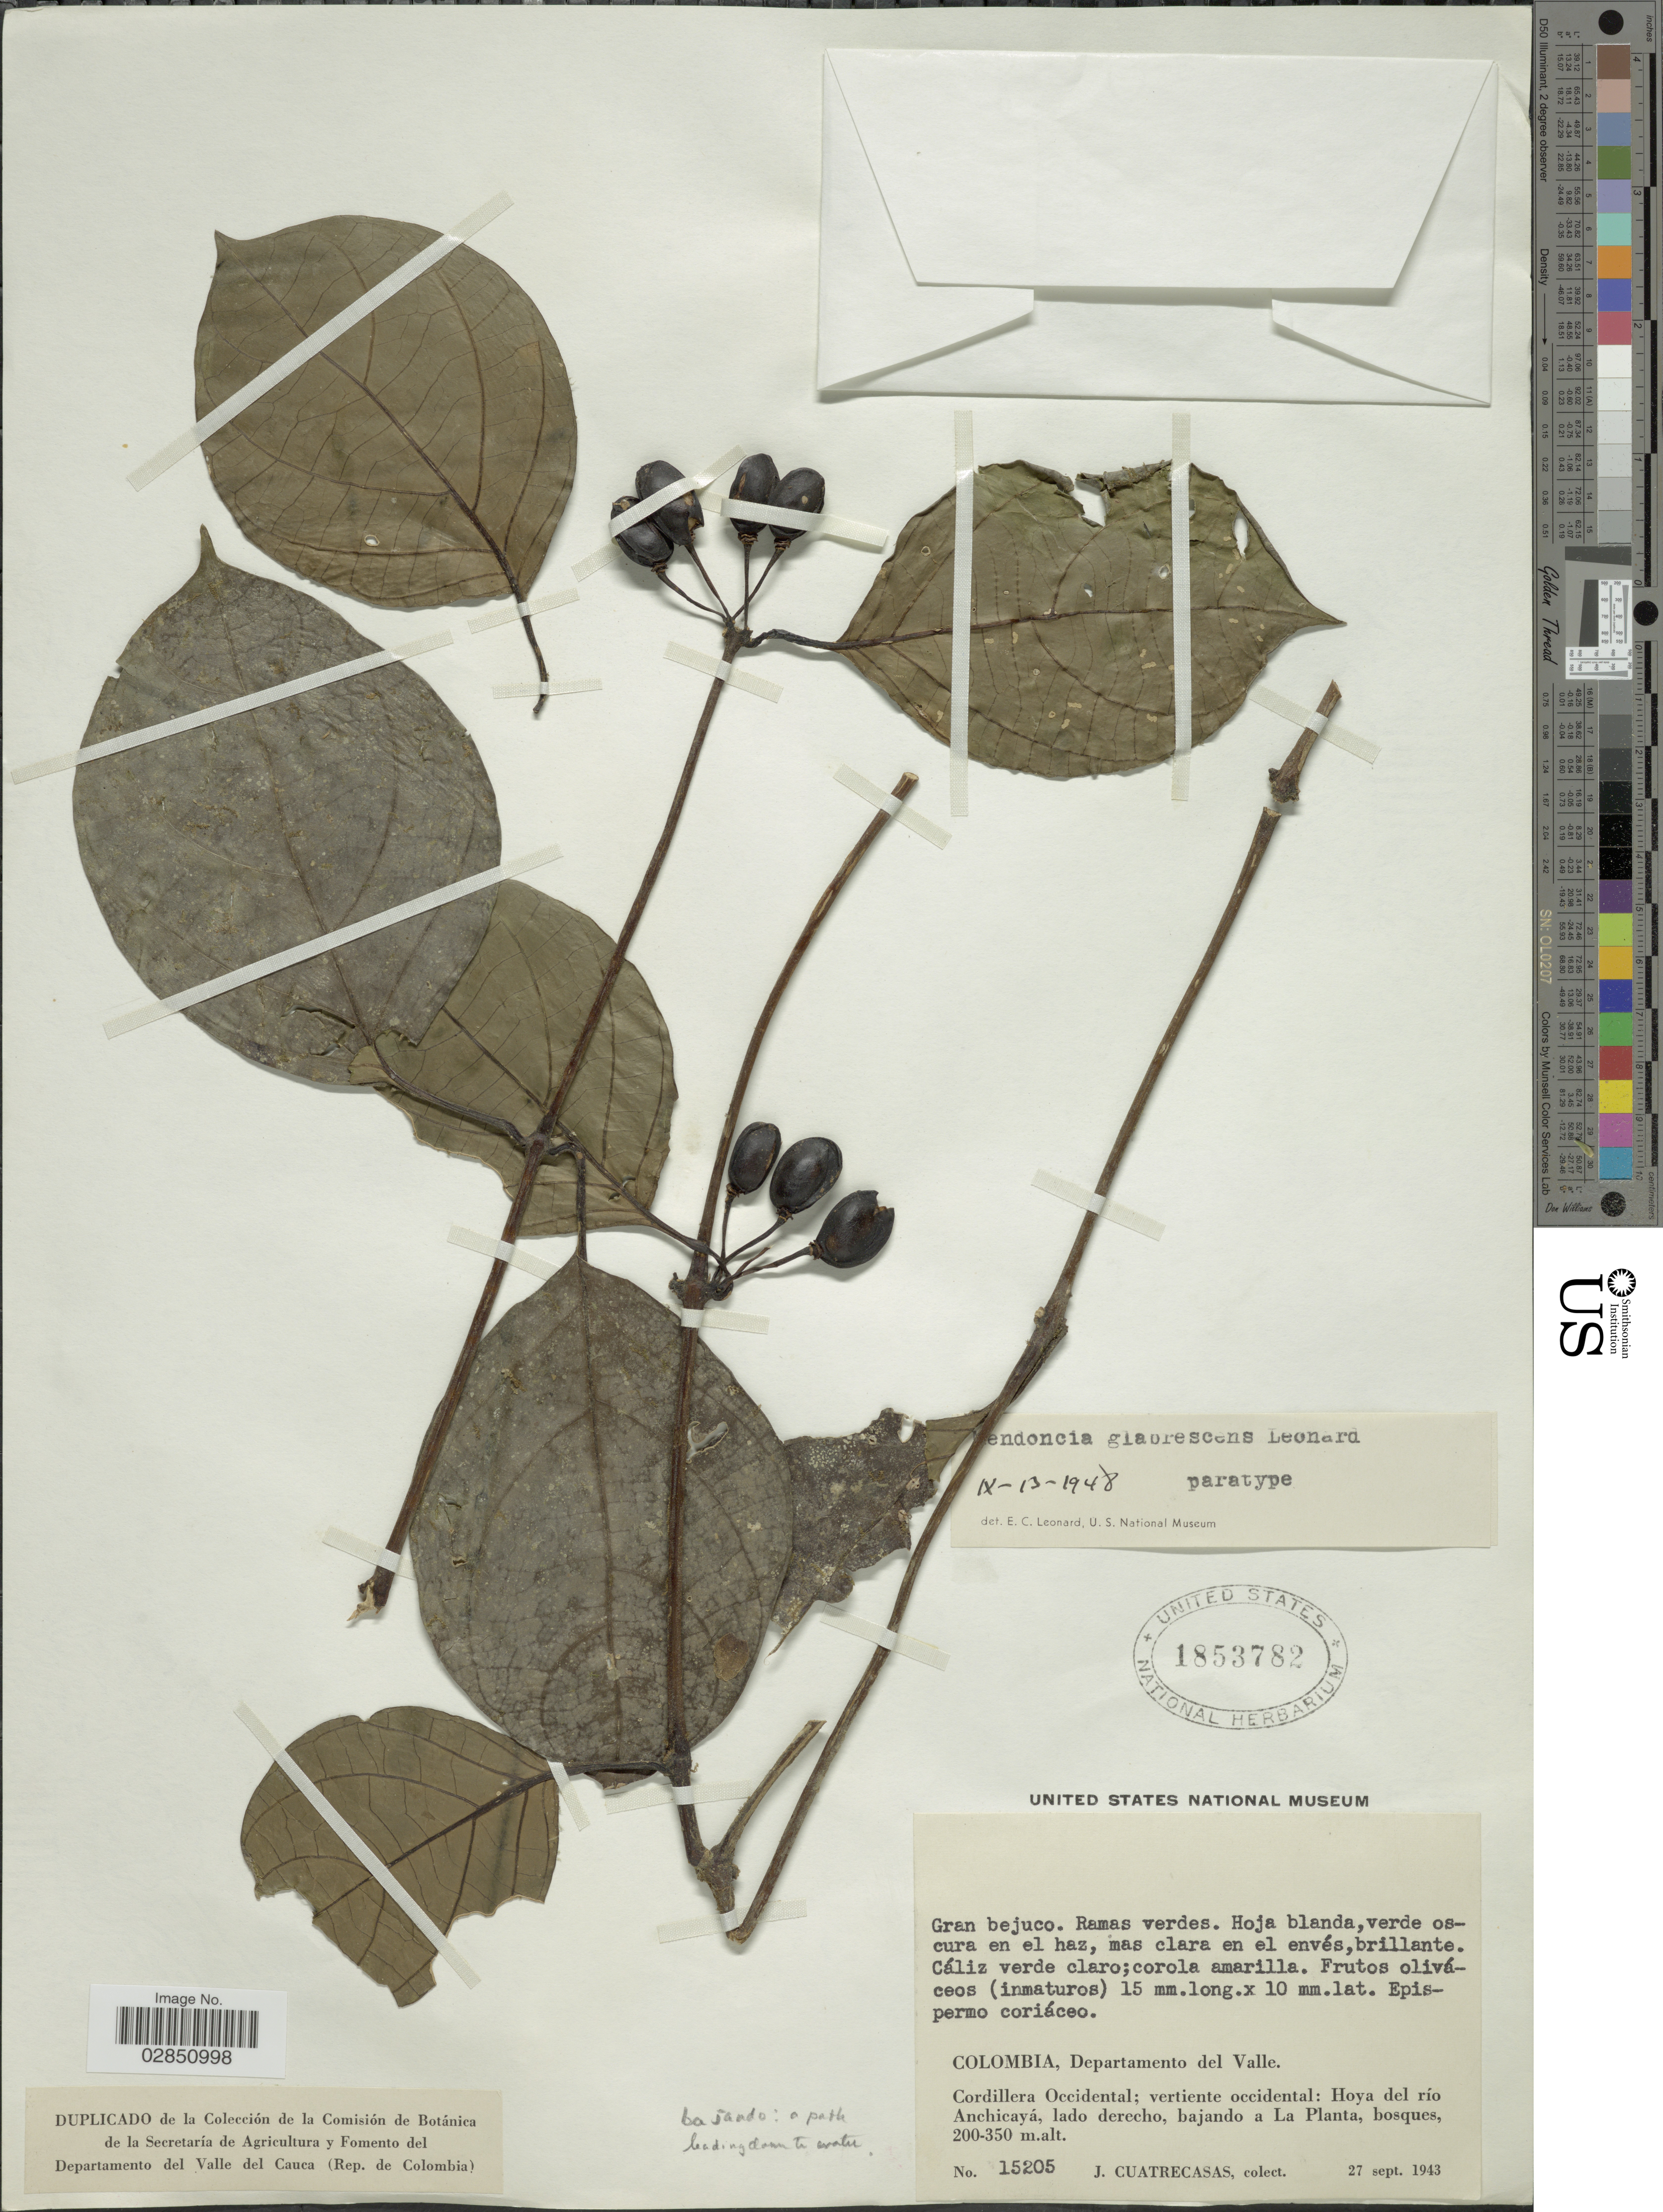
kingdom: Plantae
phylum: Tracheophyta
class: Magnoliopsida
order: Lamiales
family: Acanthaceae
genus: Mendoncia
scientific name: Mendoncia glabrescens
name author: Leonard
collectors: J. Cuatrecasas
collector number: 15205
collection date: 1943-09-27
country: Colombia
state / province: Valle del Cauca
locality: Departamento del Valle, Cordillera Occidental, vertiente occidental, Hoya del río Anchicayá, lado derecho, bajando a La Planta, bosques.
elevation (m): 200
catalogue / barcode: US 1853782